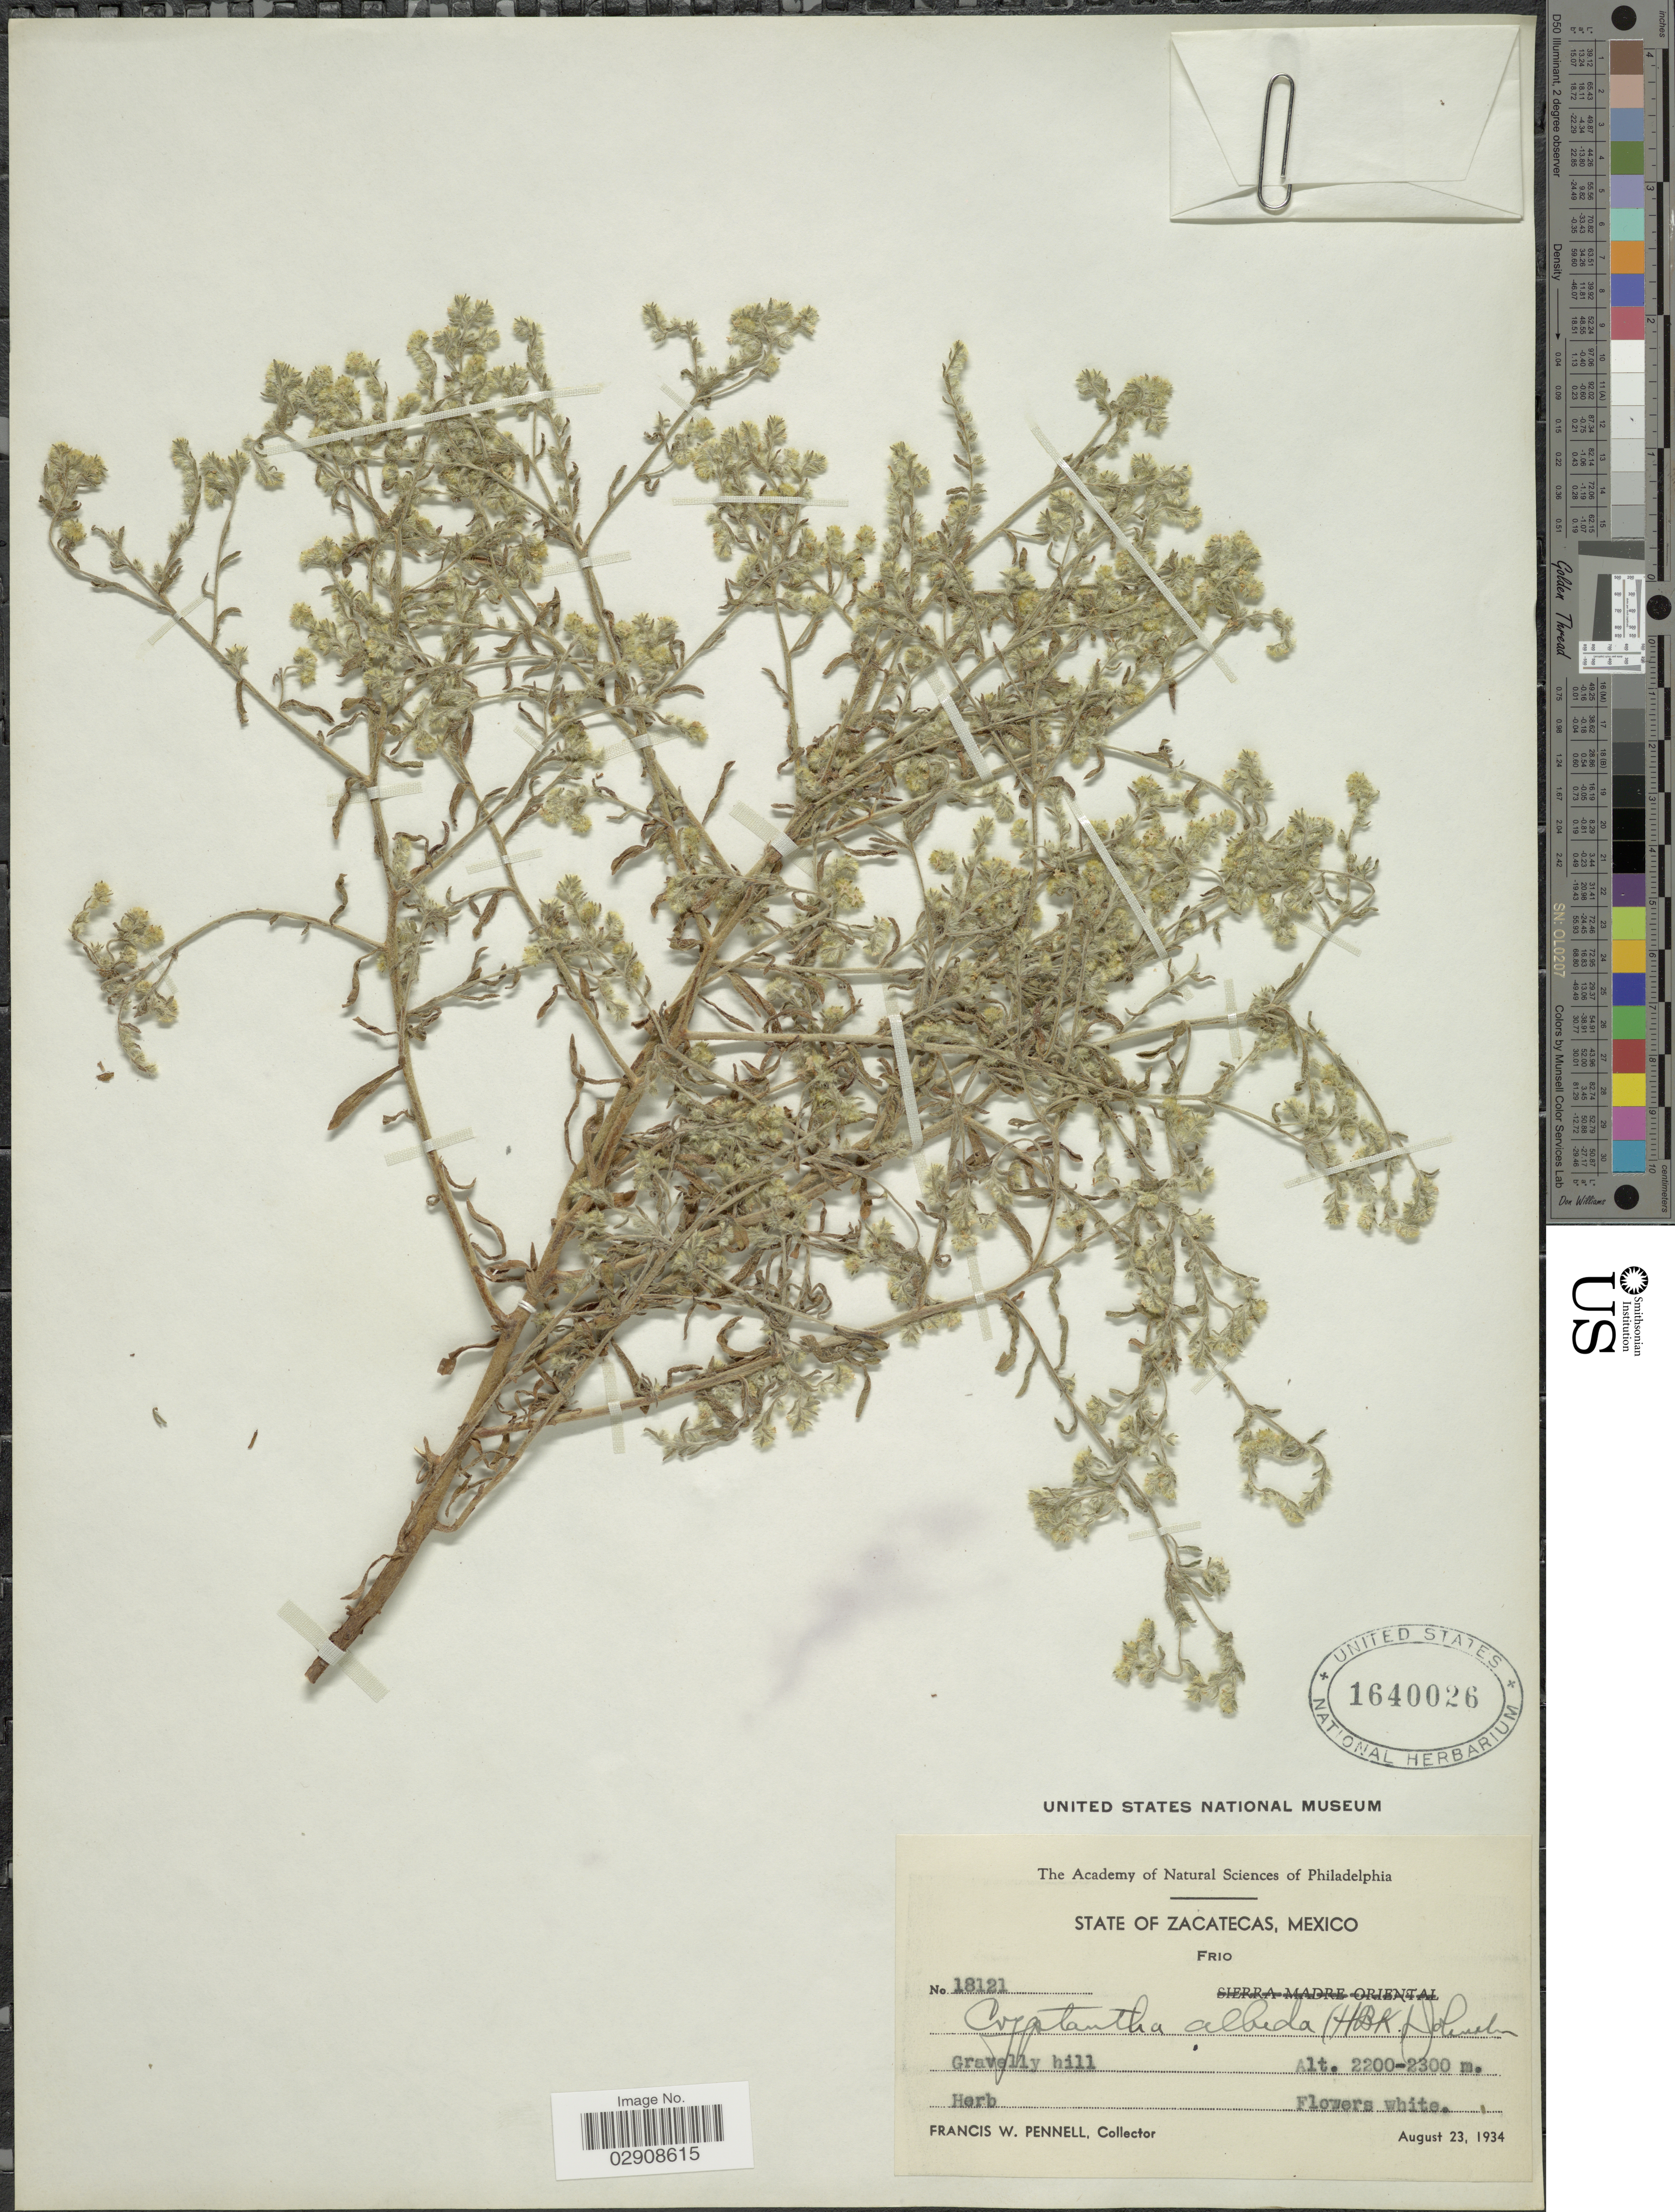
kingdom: Plantae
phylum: Tracheophyta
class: Magnoliopsida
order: Boraginales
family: Boraginaceae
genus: Cryptantha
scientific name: Cryptantha albida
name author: (Kunth) I.M. Johnst.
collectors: F. W. Pennell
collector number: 18121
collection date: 1934-08-23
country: Mexico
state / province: Zacatecas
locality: Frio.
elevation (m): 2200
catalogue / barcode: US 1640026